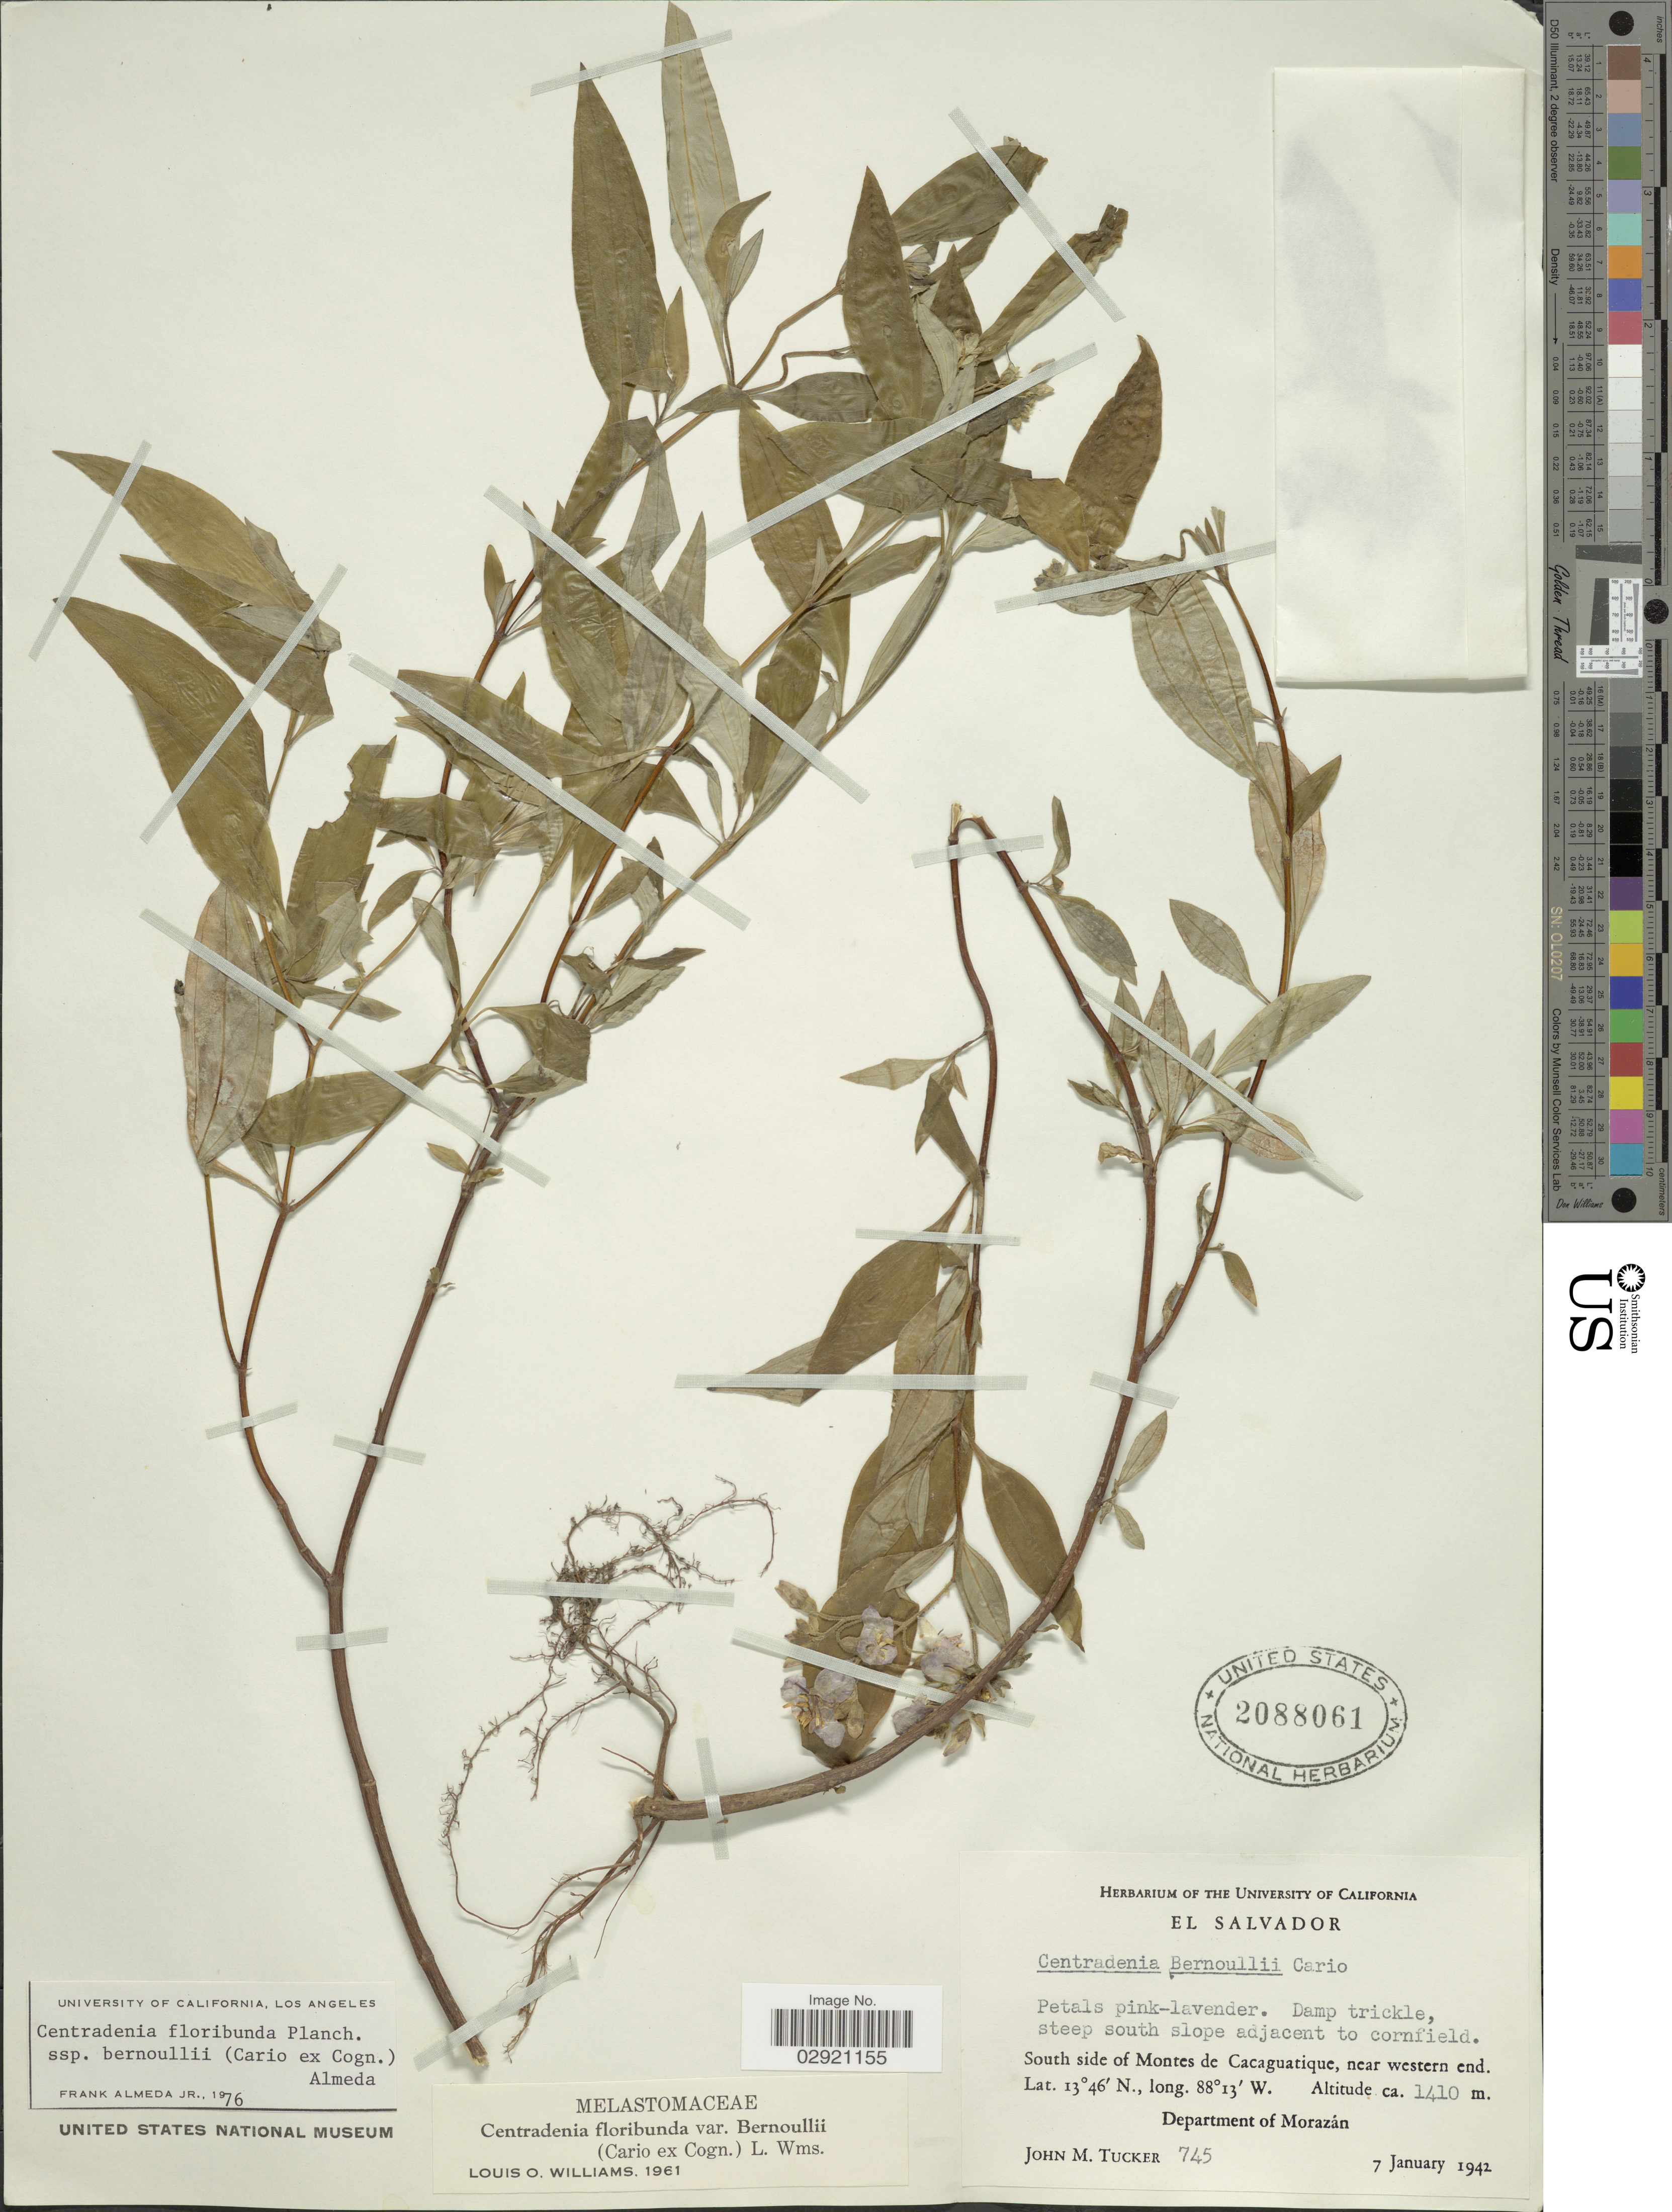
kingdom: Plantae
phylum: Tracheophyta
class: Magnoliopsida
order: Myrtales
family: Melastomataceae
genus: Centradenia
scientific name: Centradenia floribunda subsp. bernoulli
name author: (Cario ex Cogn.) Almeda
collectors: J. M. Tucker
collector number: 745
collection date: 1942-01-07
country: El Salvador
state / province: Morazan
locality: South side of Montes de Cacaguatique, near western end. Department of Morazán.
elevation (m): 1410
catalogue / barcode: US 2088061